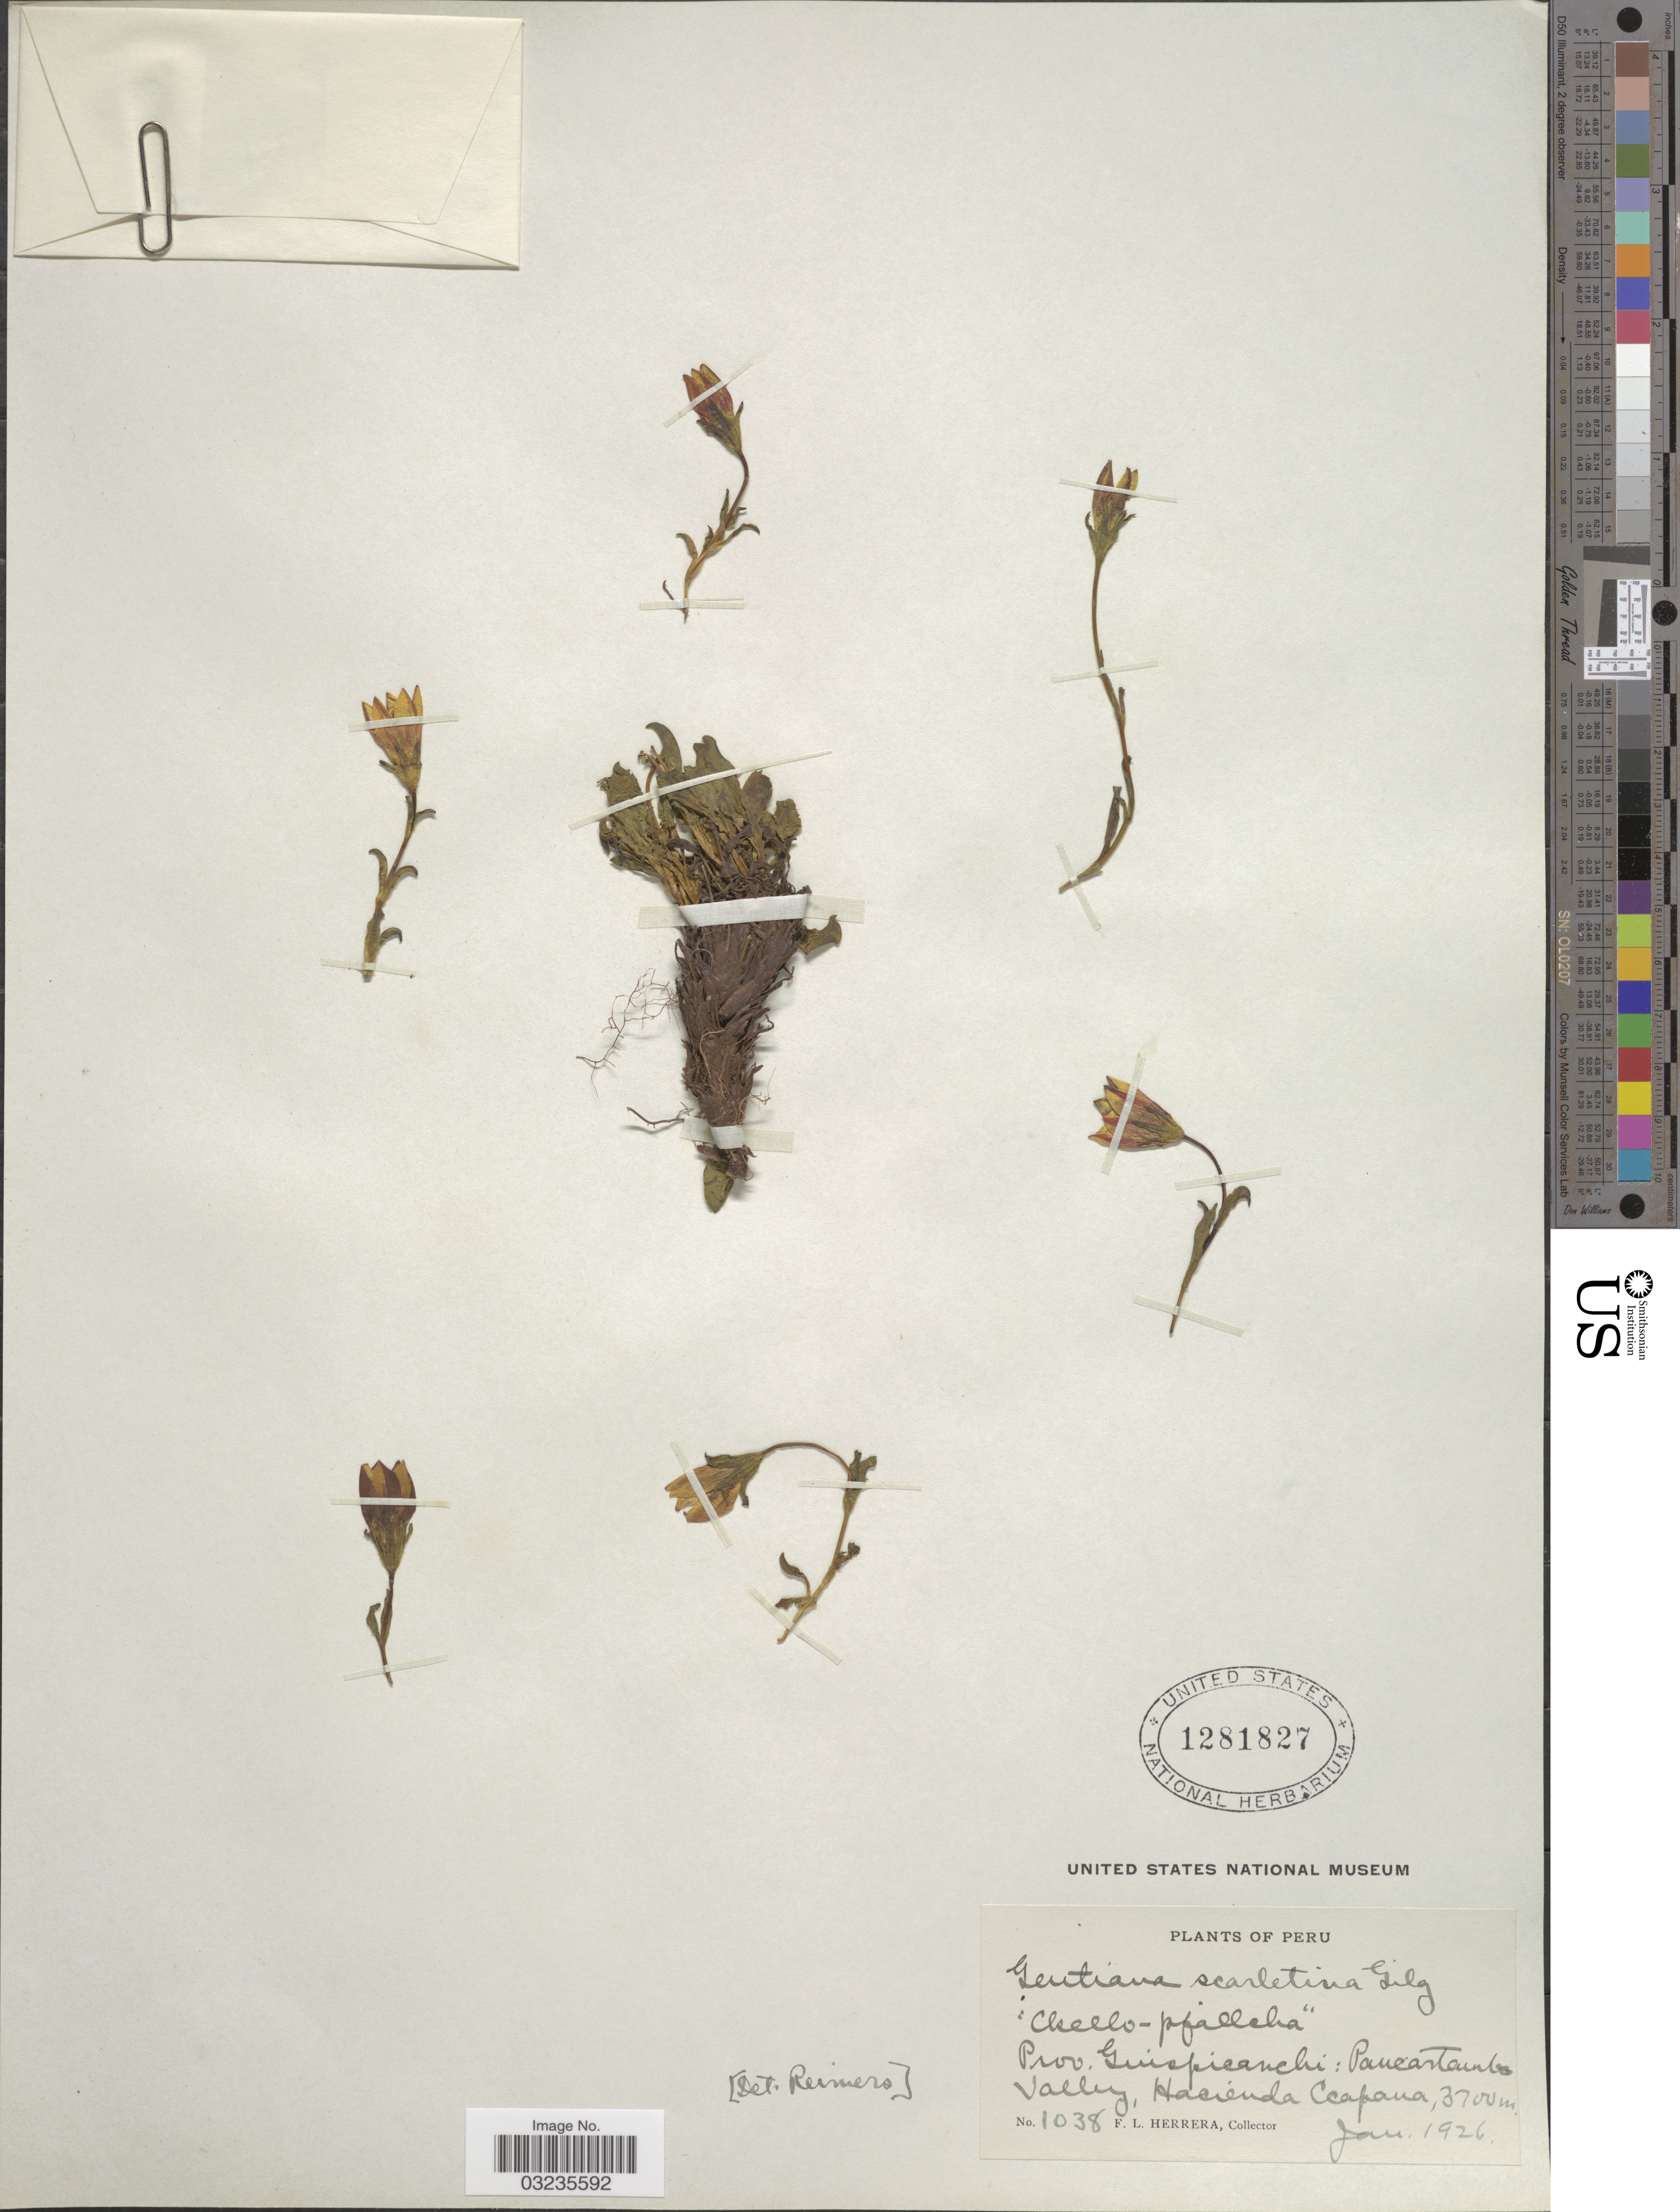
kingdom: Plantae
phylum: Tracheophyta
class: Magnoliopsida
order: Gentianales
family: Gentianaceae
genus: Gentiana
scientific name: Gentiana scarlatina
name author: Gilg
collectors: F. L. Herrera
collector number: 1038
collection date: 1926-01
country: Peru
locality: Prov. Guispicanchi: Paucartambo Valley, Hacienda Ccapana.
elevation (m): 3700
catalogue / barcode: US 1281827